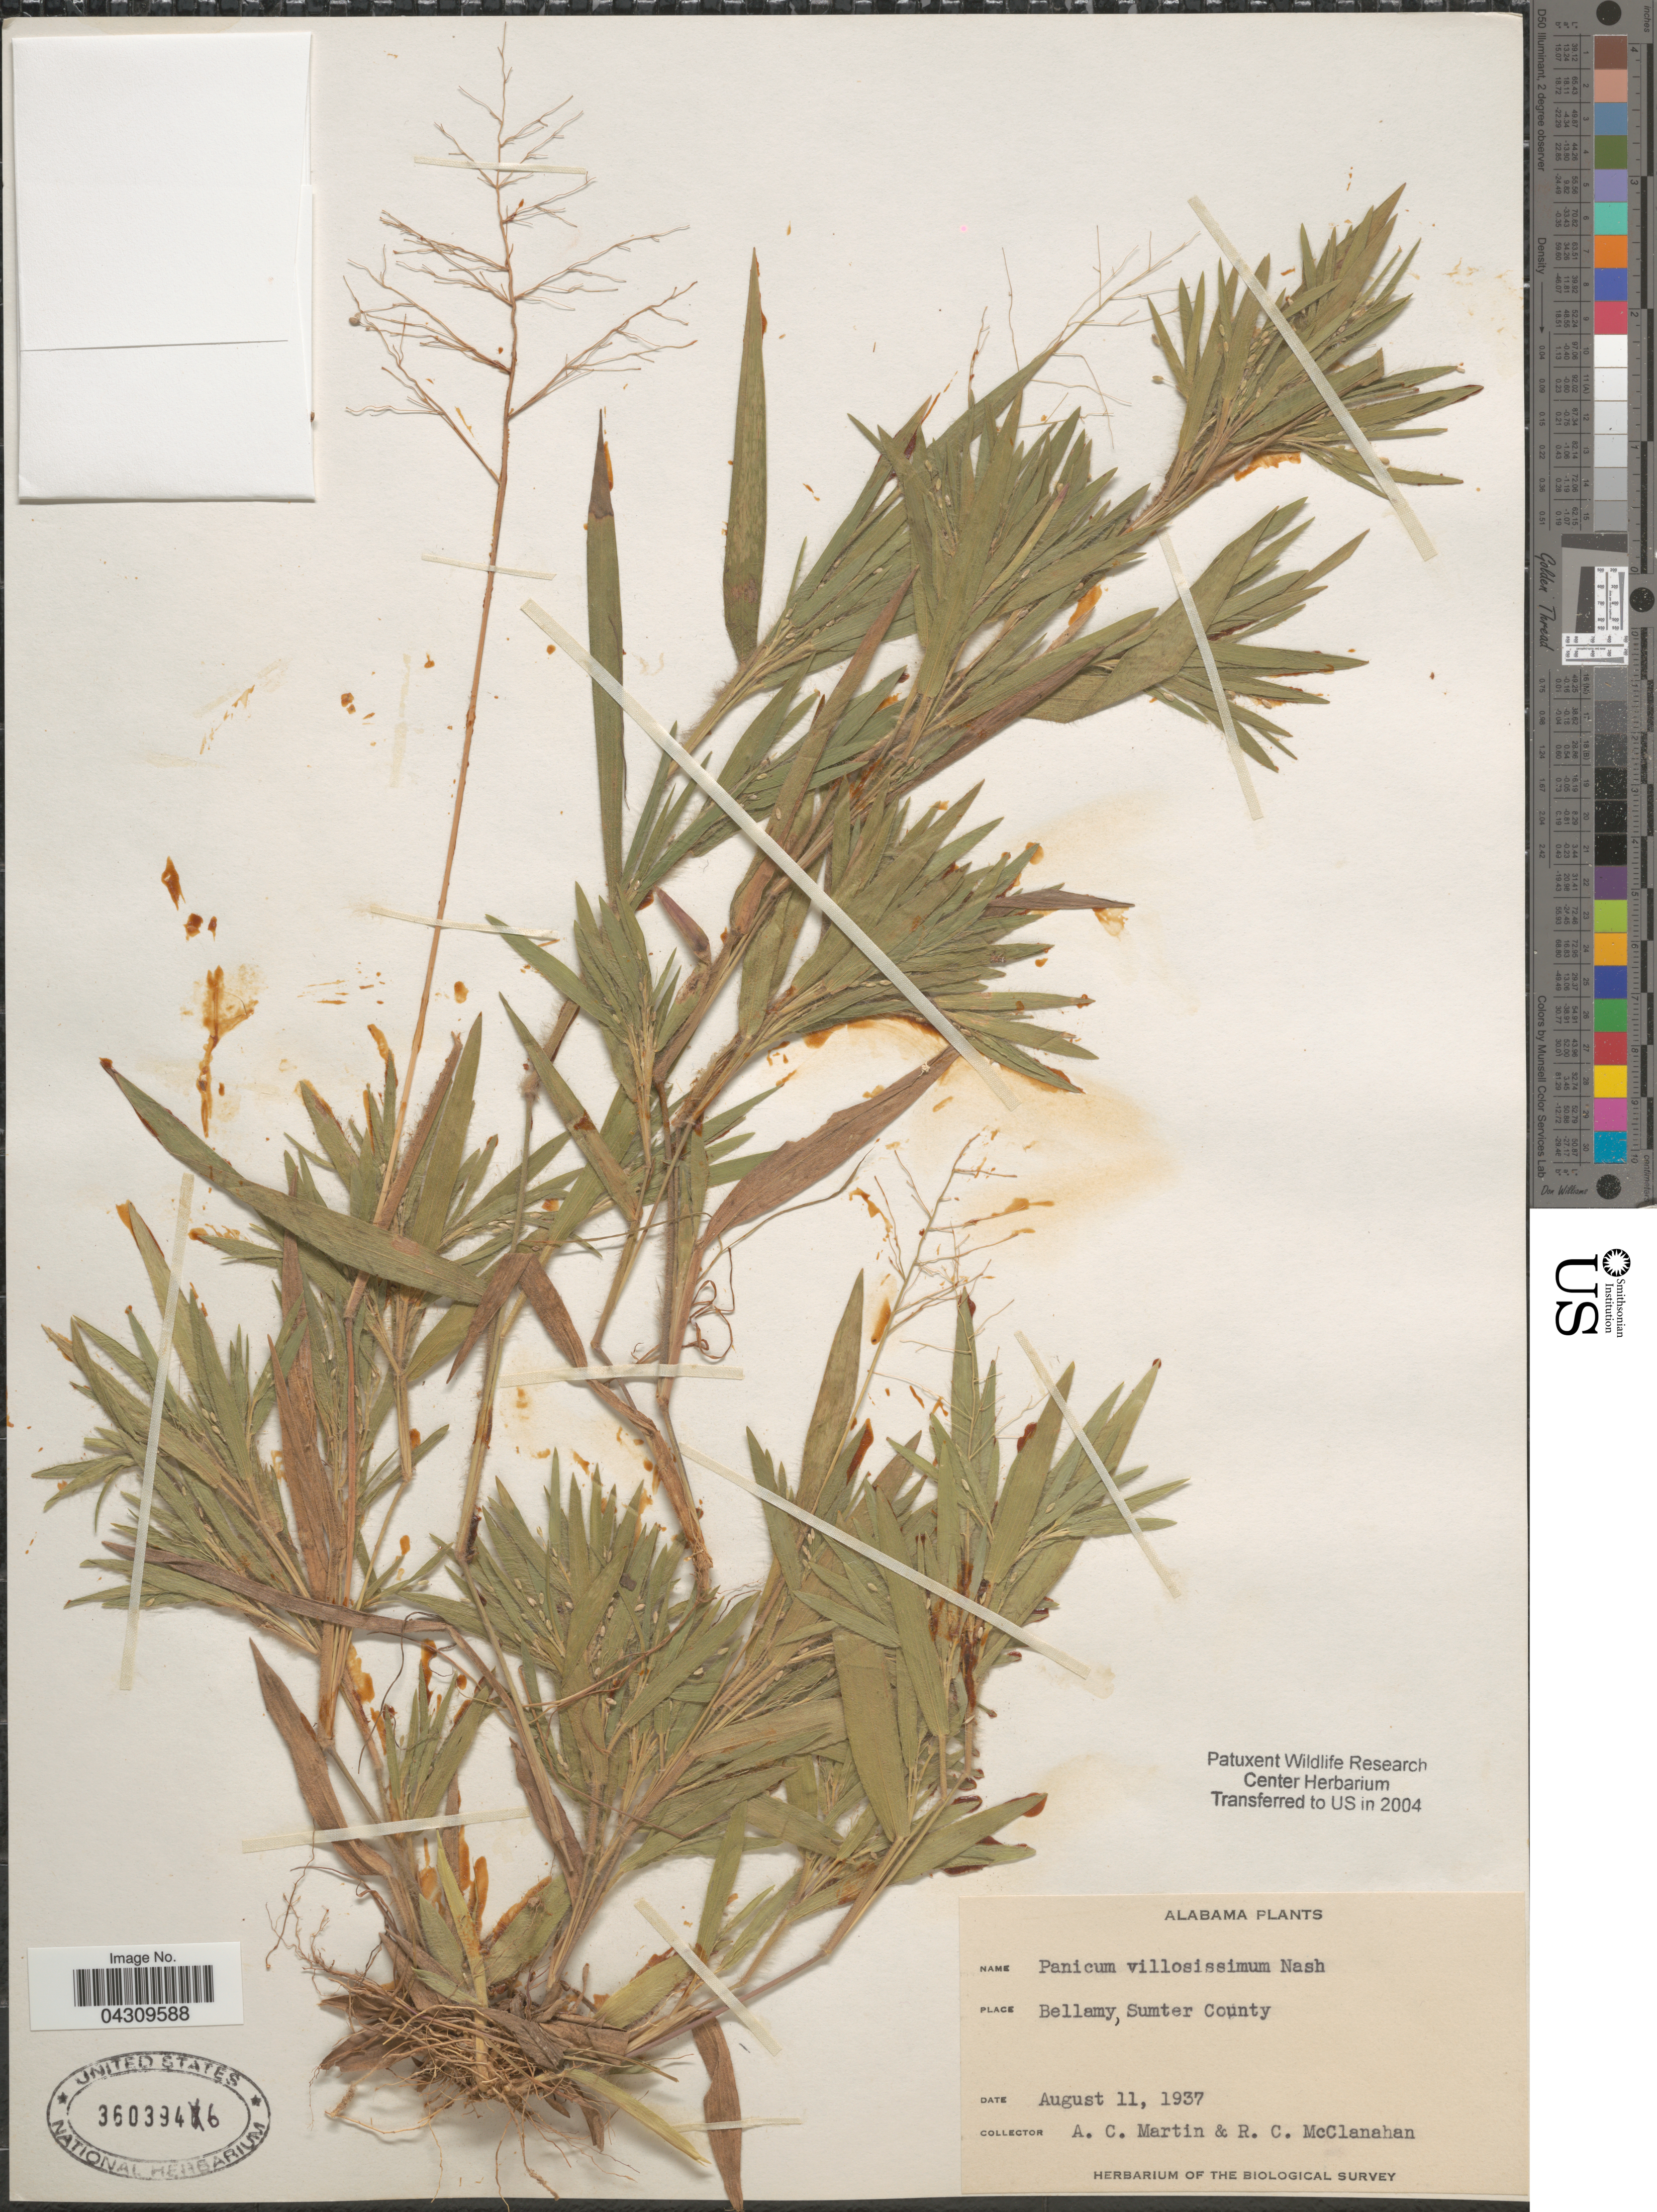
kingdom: Plantae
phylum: Tracheophyta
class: Liliopsida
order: Poales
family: Poaceae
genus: Dichanthelium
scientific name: Dichanthelium acuminatum var. acuminatum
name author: (Sw.) Gould & C.A. Clark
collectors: A. C. Martin & R. McClanahan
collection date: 1937-08-11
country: United States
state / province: Alabama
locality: Bellamy, Sumter County. The Biological Survey.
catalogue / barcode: US 3603946